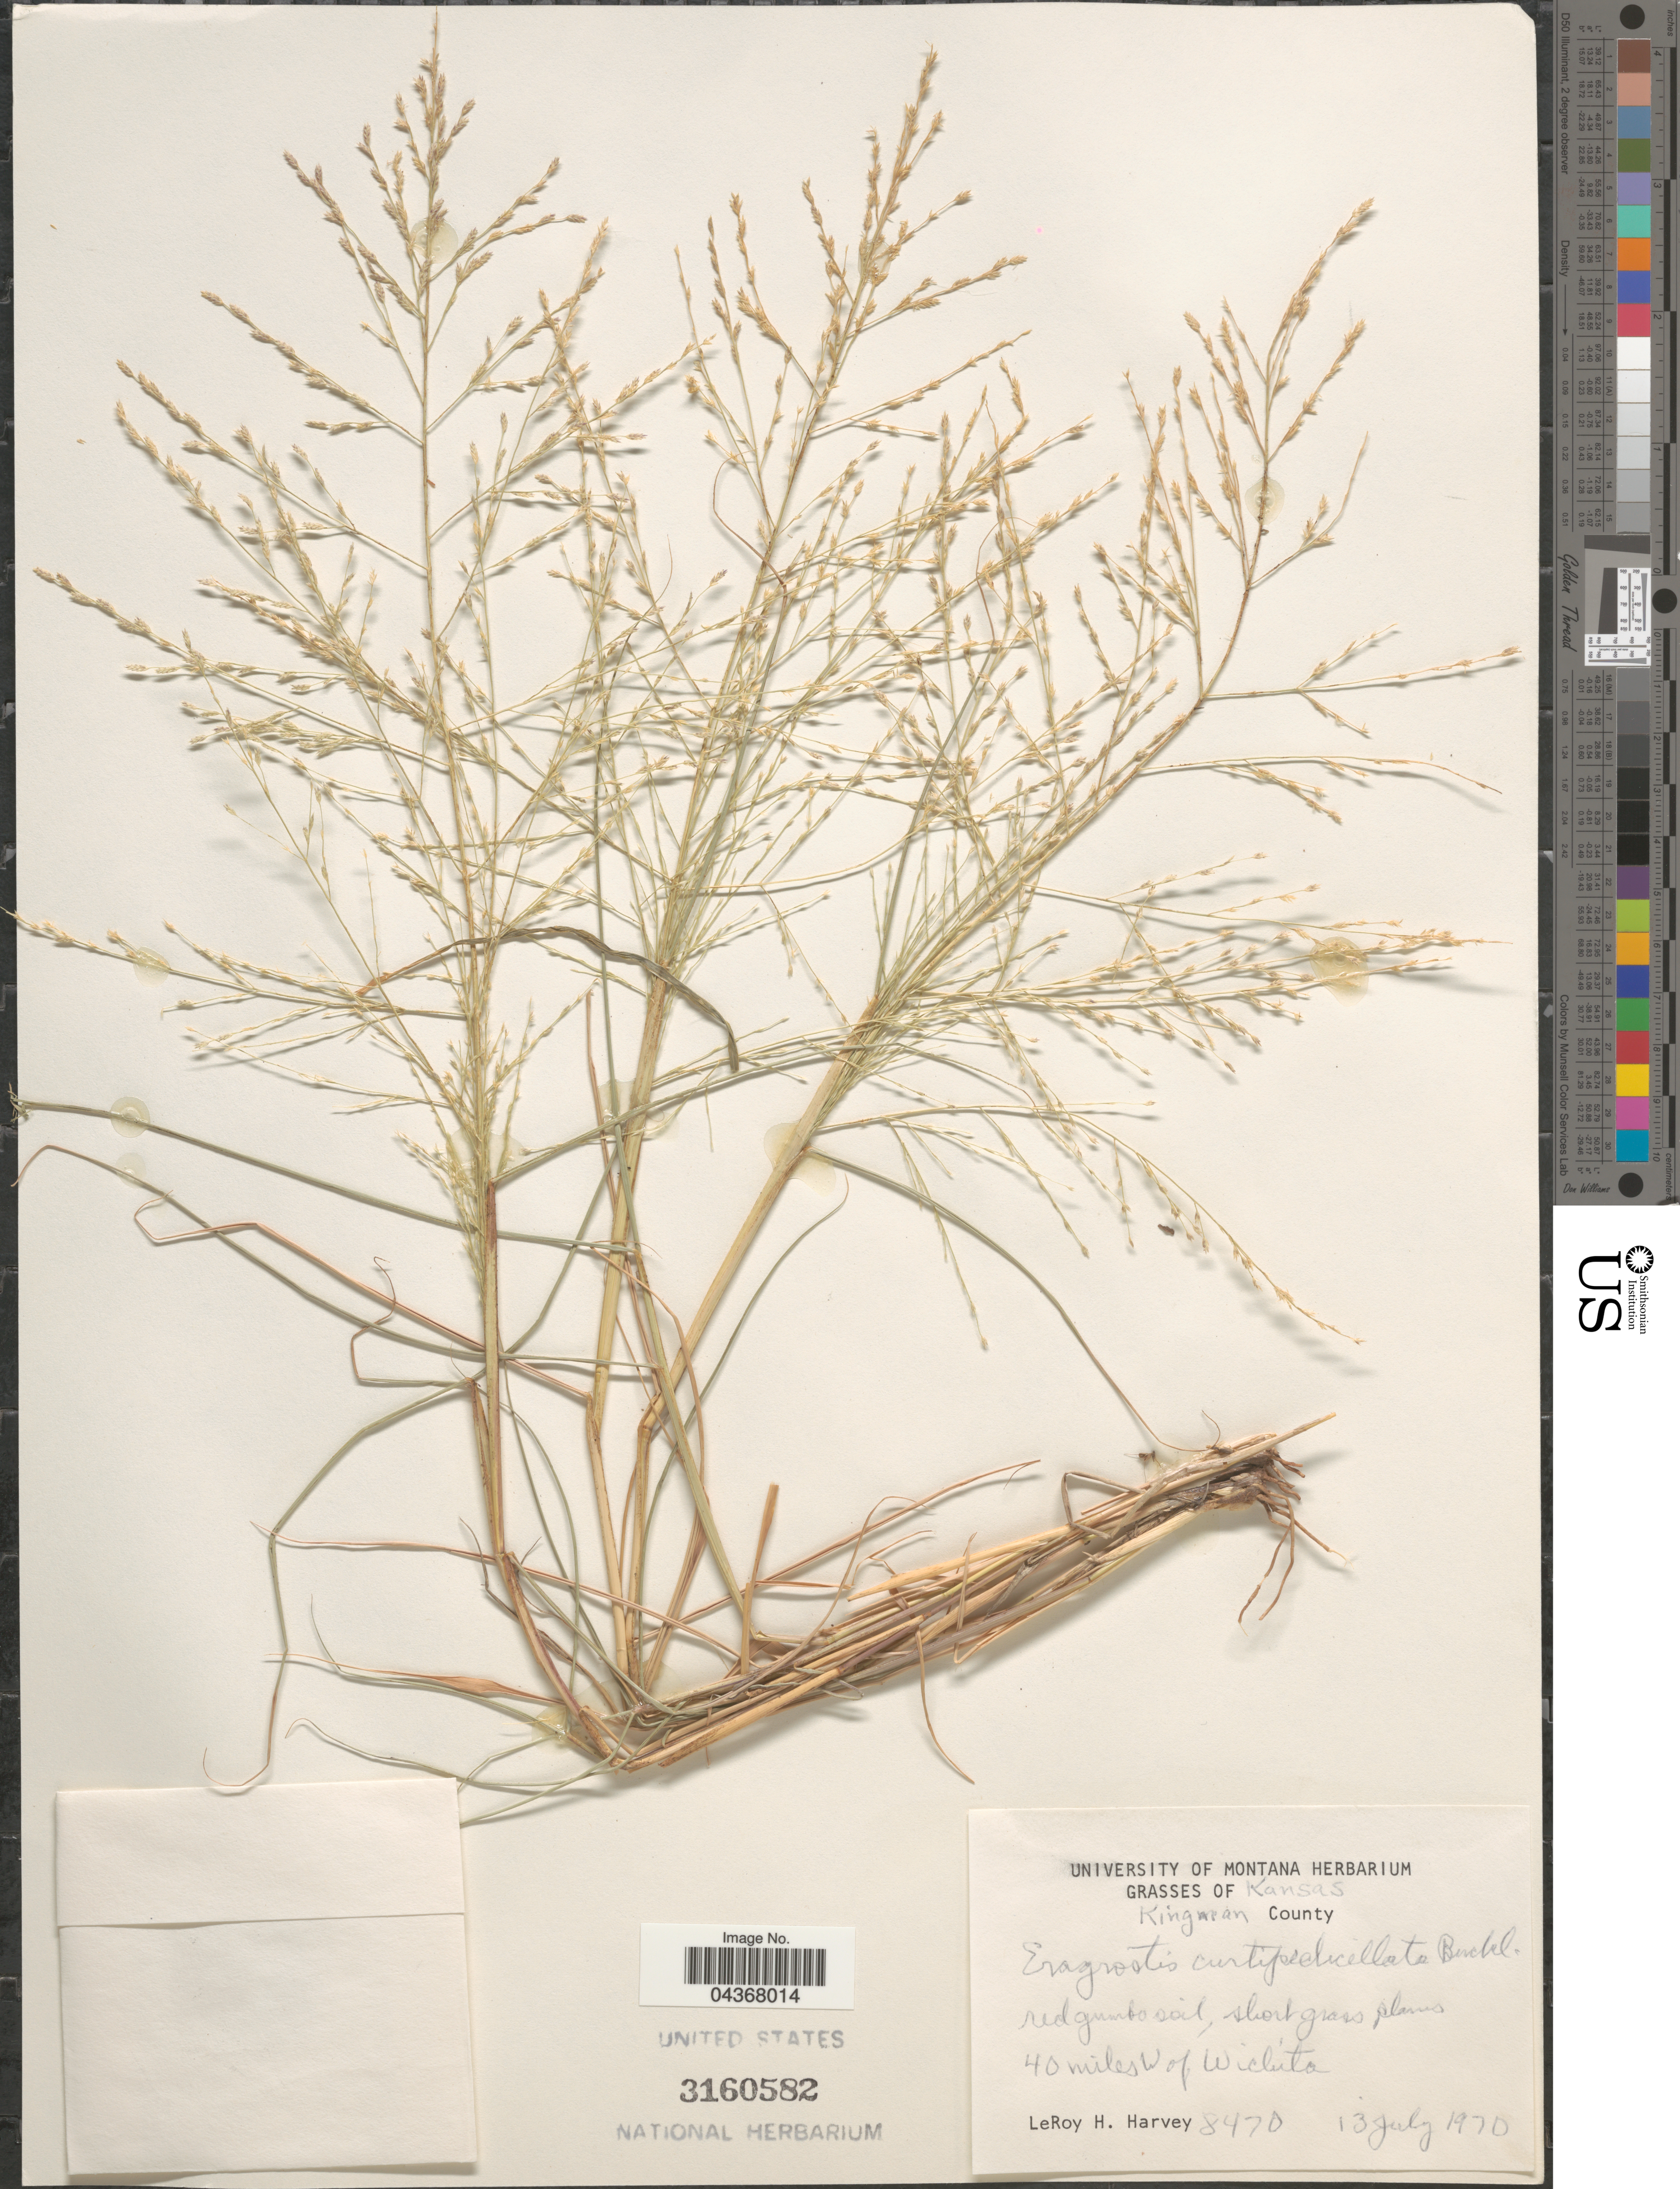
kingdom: Plantae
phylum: Tracheophyta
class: Liliopsida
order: Poales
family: Poaceae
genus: Eragrostis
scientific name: Eragrostis curtipedicellata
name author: Buckley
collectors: L. H. Harvey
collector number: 8470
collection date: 1970-07-13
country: United States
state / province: Kansas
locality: Kingman County. 40 miles of Wichita.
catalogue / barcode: US 3160582